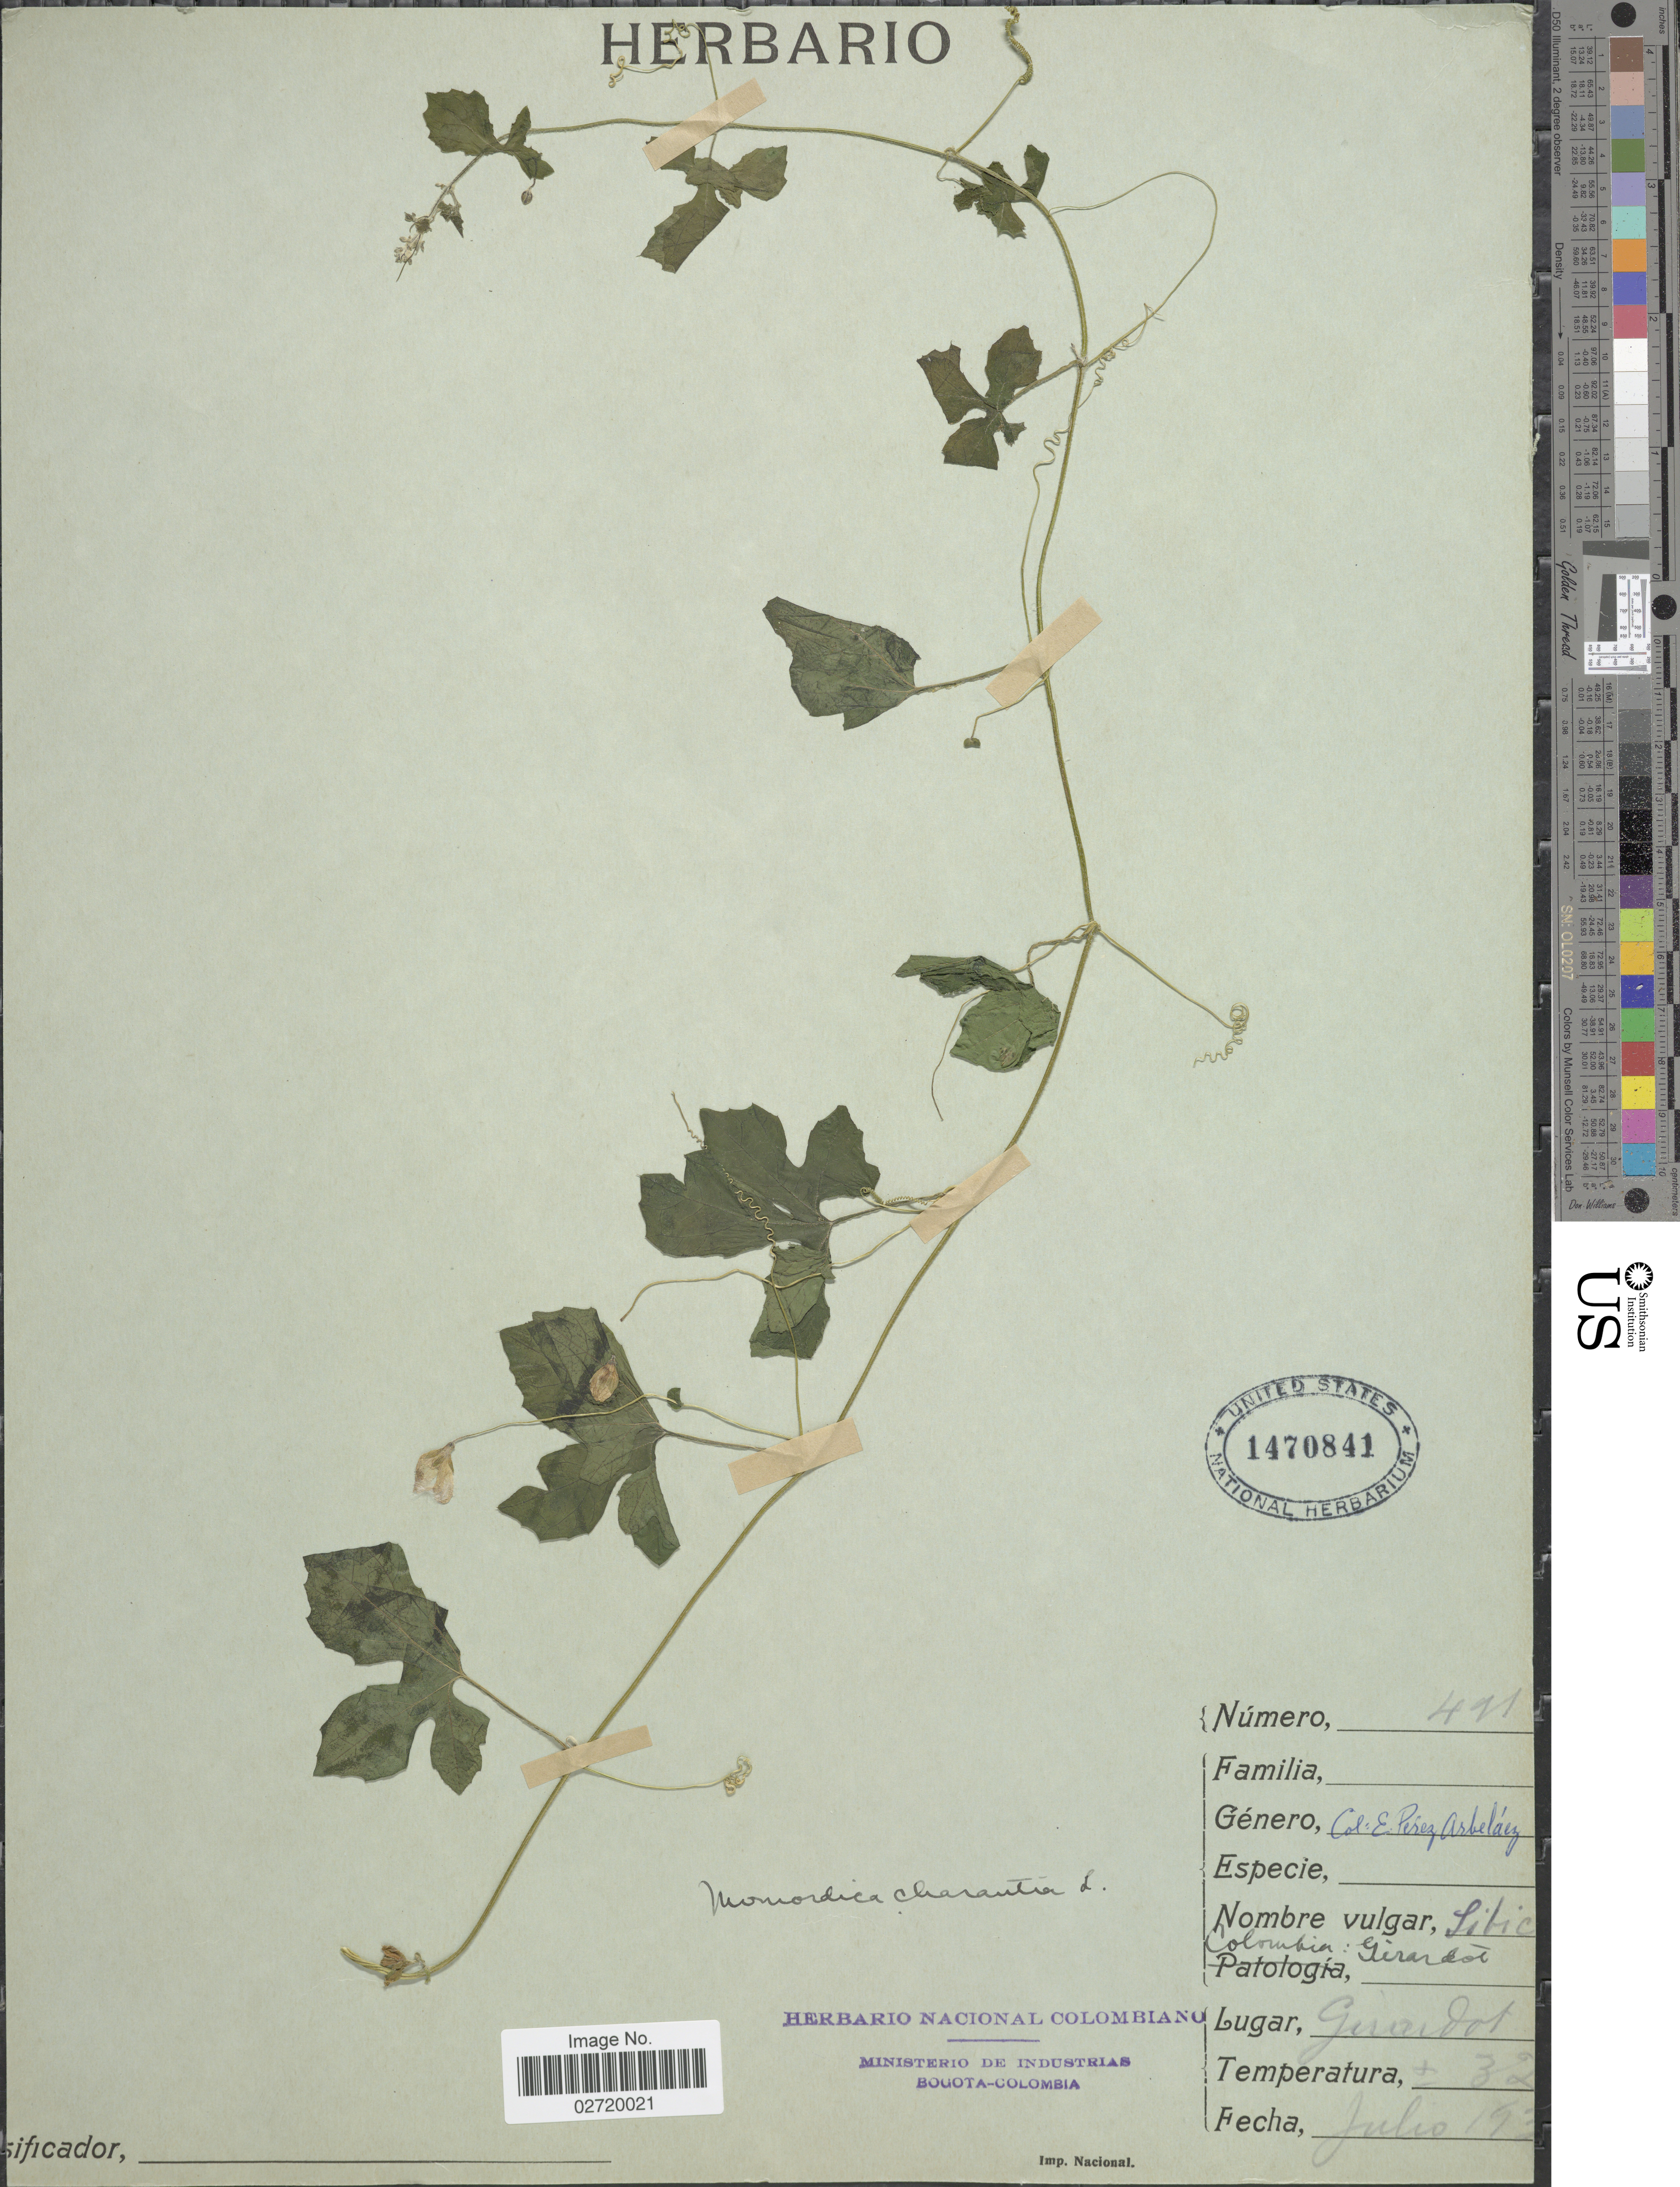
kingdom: Plantae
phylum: Tracheophyta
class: Magnoliopsida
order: Cucurbitales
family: Cucurbitaceae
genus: Momordica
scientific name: Momordica charantia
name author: L.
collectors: E. Pérez Arbeláez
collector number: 491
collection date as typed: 193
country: Colombia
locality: Girardot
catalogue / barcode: US 1470841